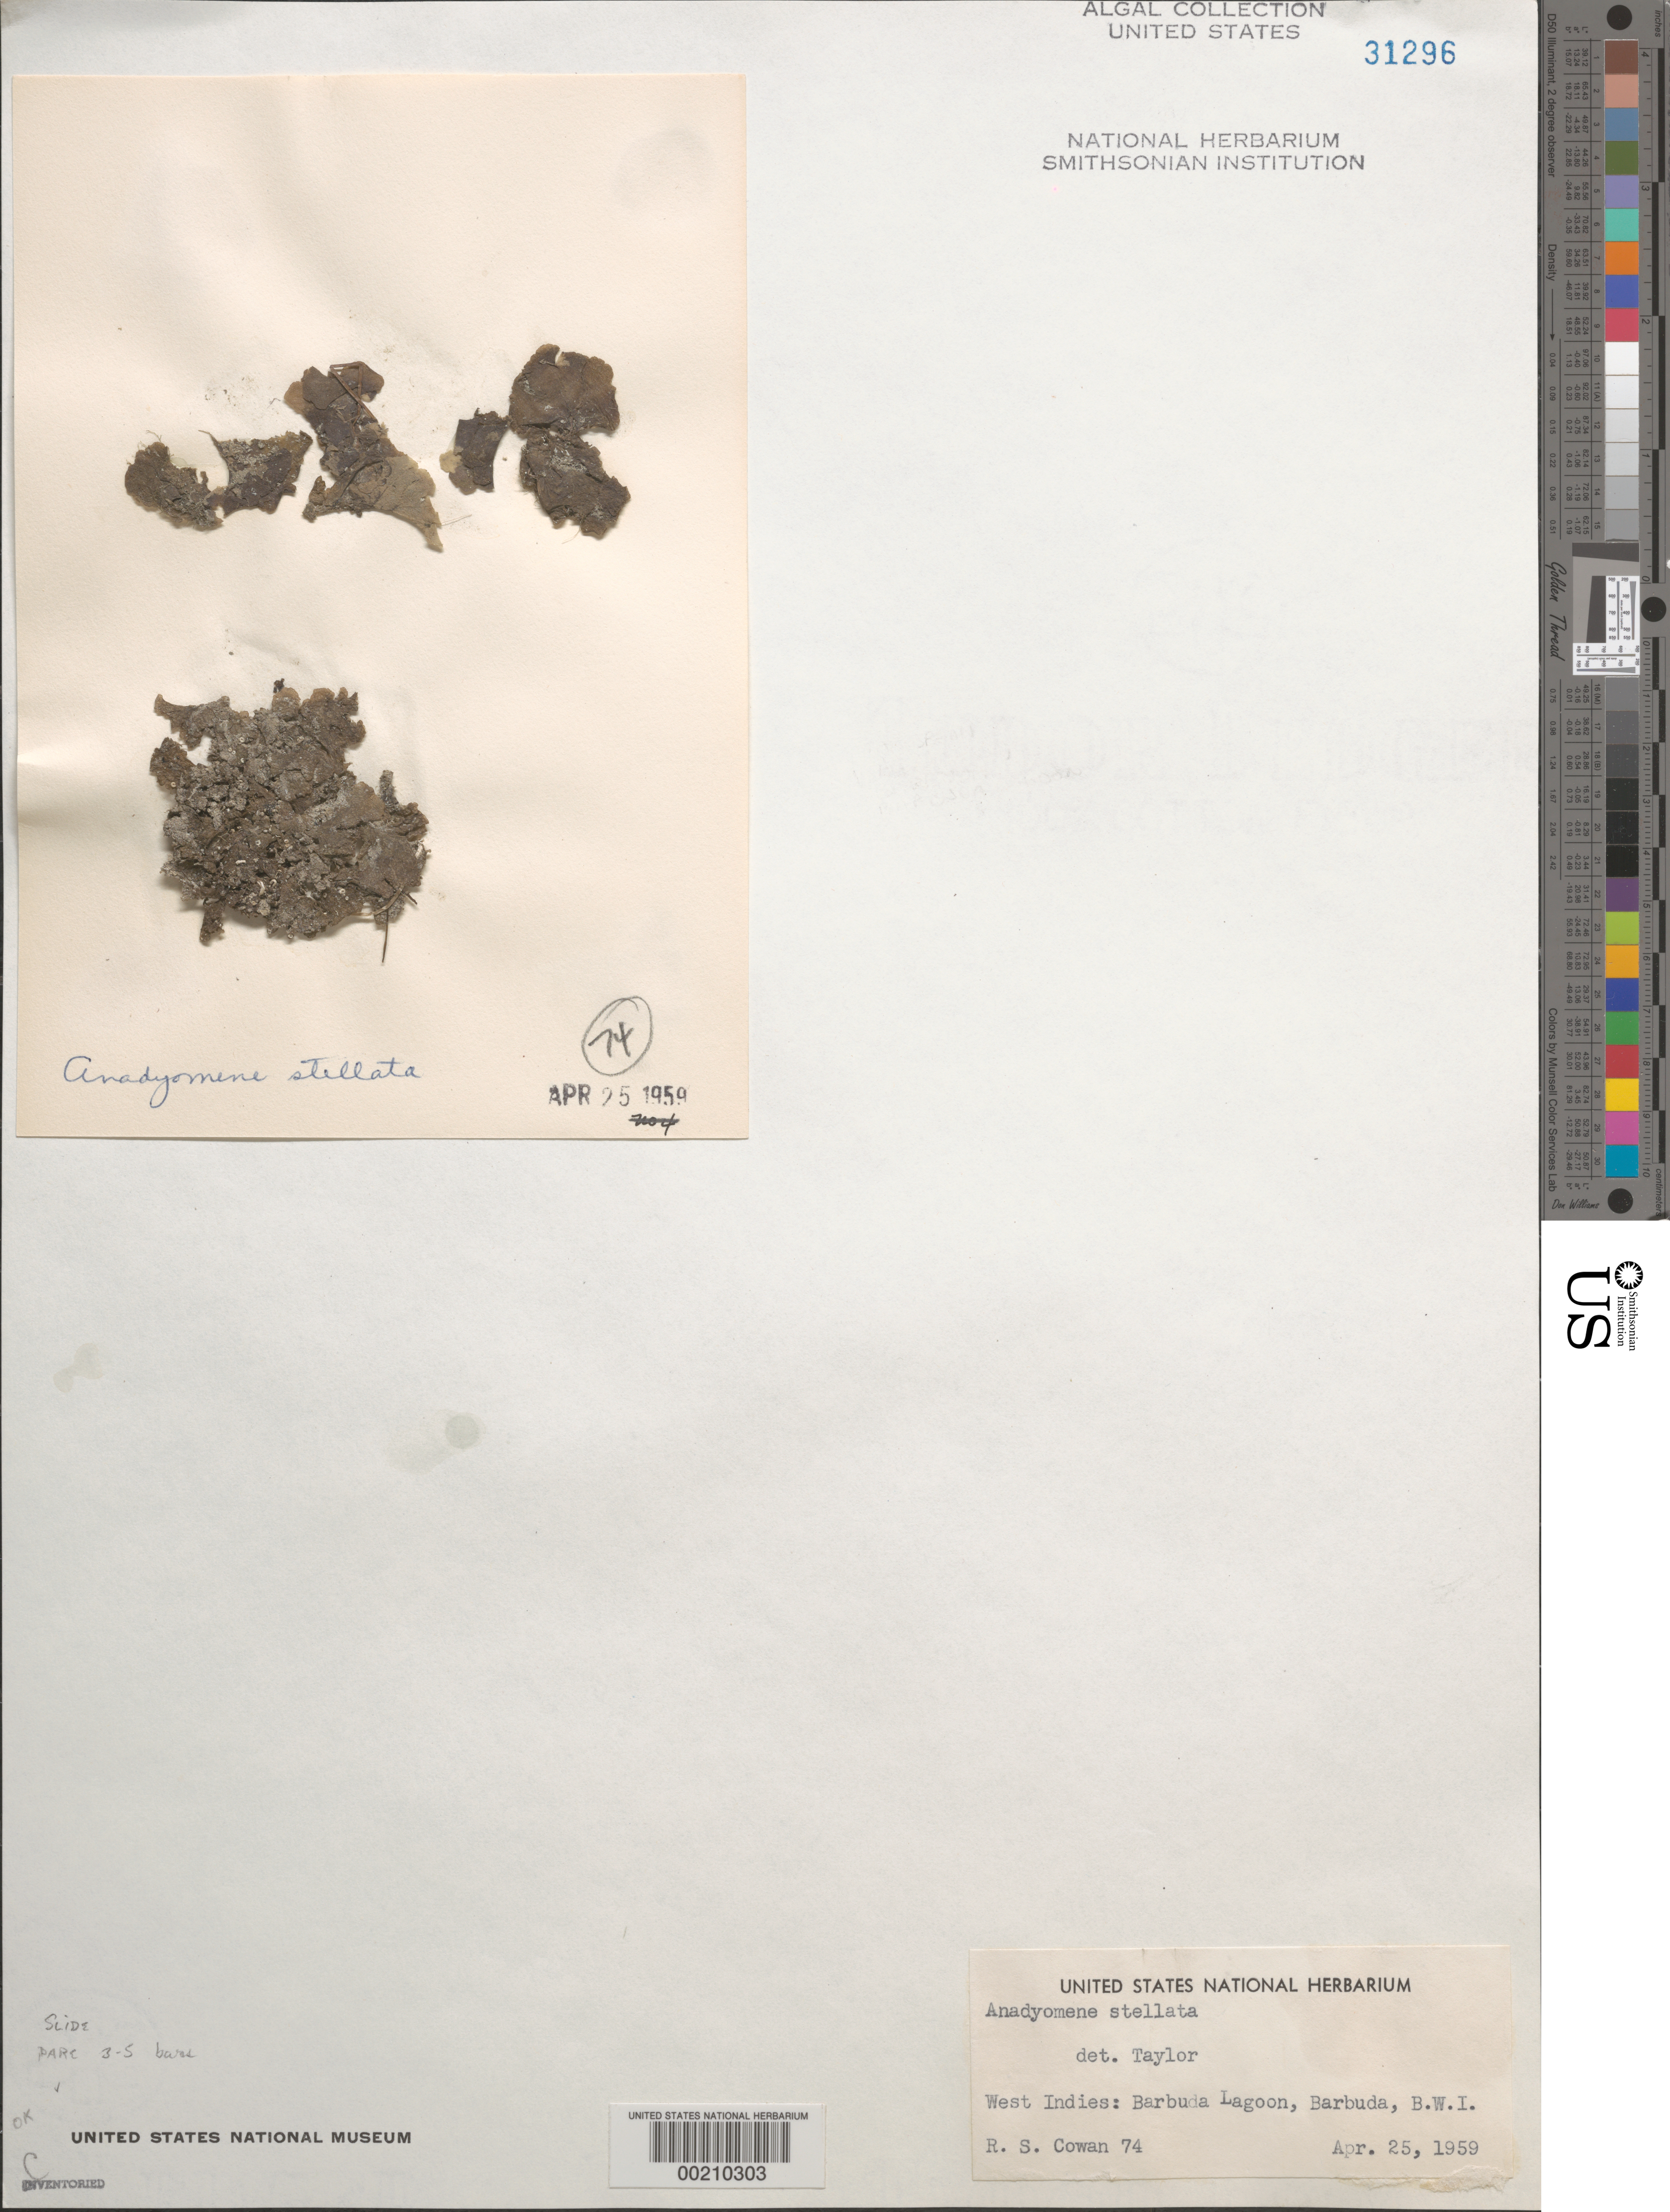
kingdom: Plantae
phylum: Chlorophyta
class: Ulvophyceae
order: Cladophorales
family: Anadyomenaceae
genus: Anadyomene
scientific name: Anadyomene stellata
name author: (Wulfen) C. Agardh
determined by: Taylor, William R.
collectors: R. S. Cowan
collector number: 74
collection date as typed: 25 Apr 1959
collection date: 1959-04-25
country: Antigua and Barbuda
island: Barbuda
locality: Barbuda Lagoon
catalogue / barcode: US 31296